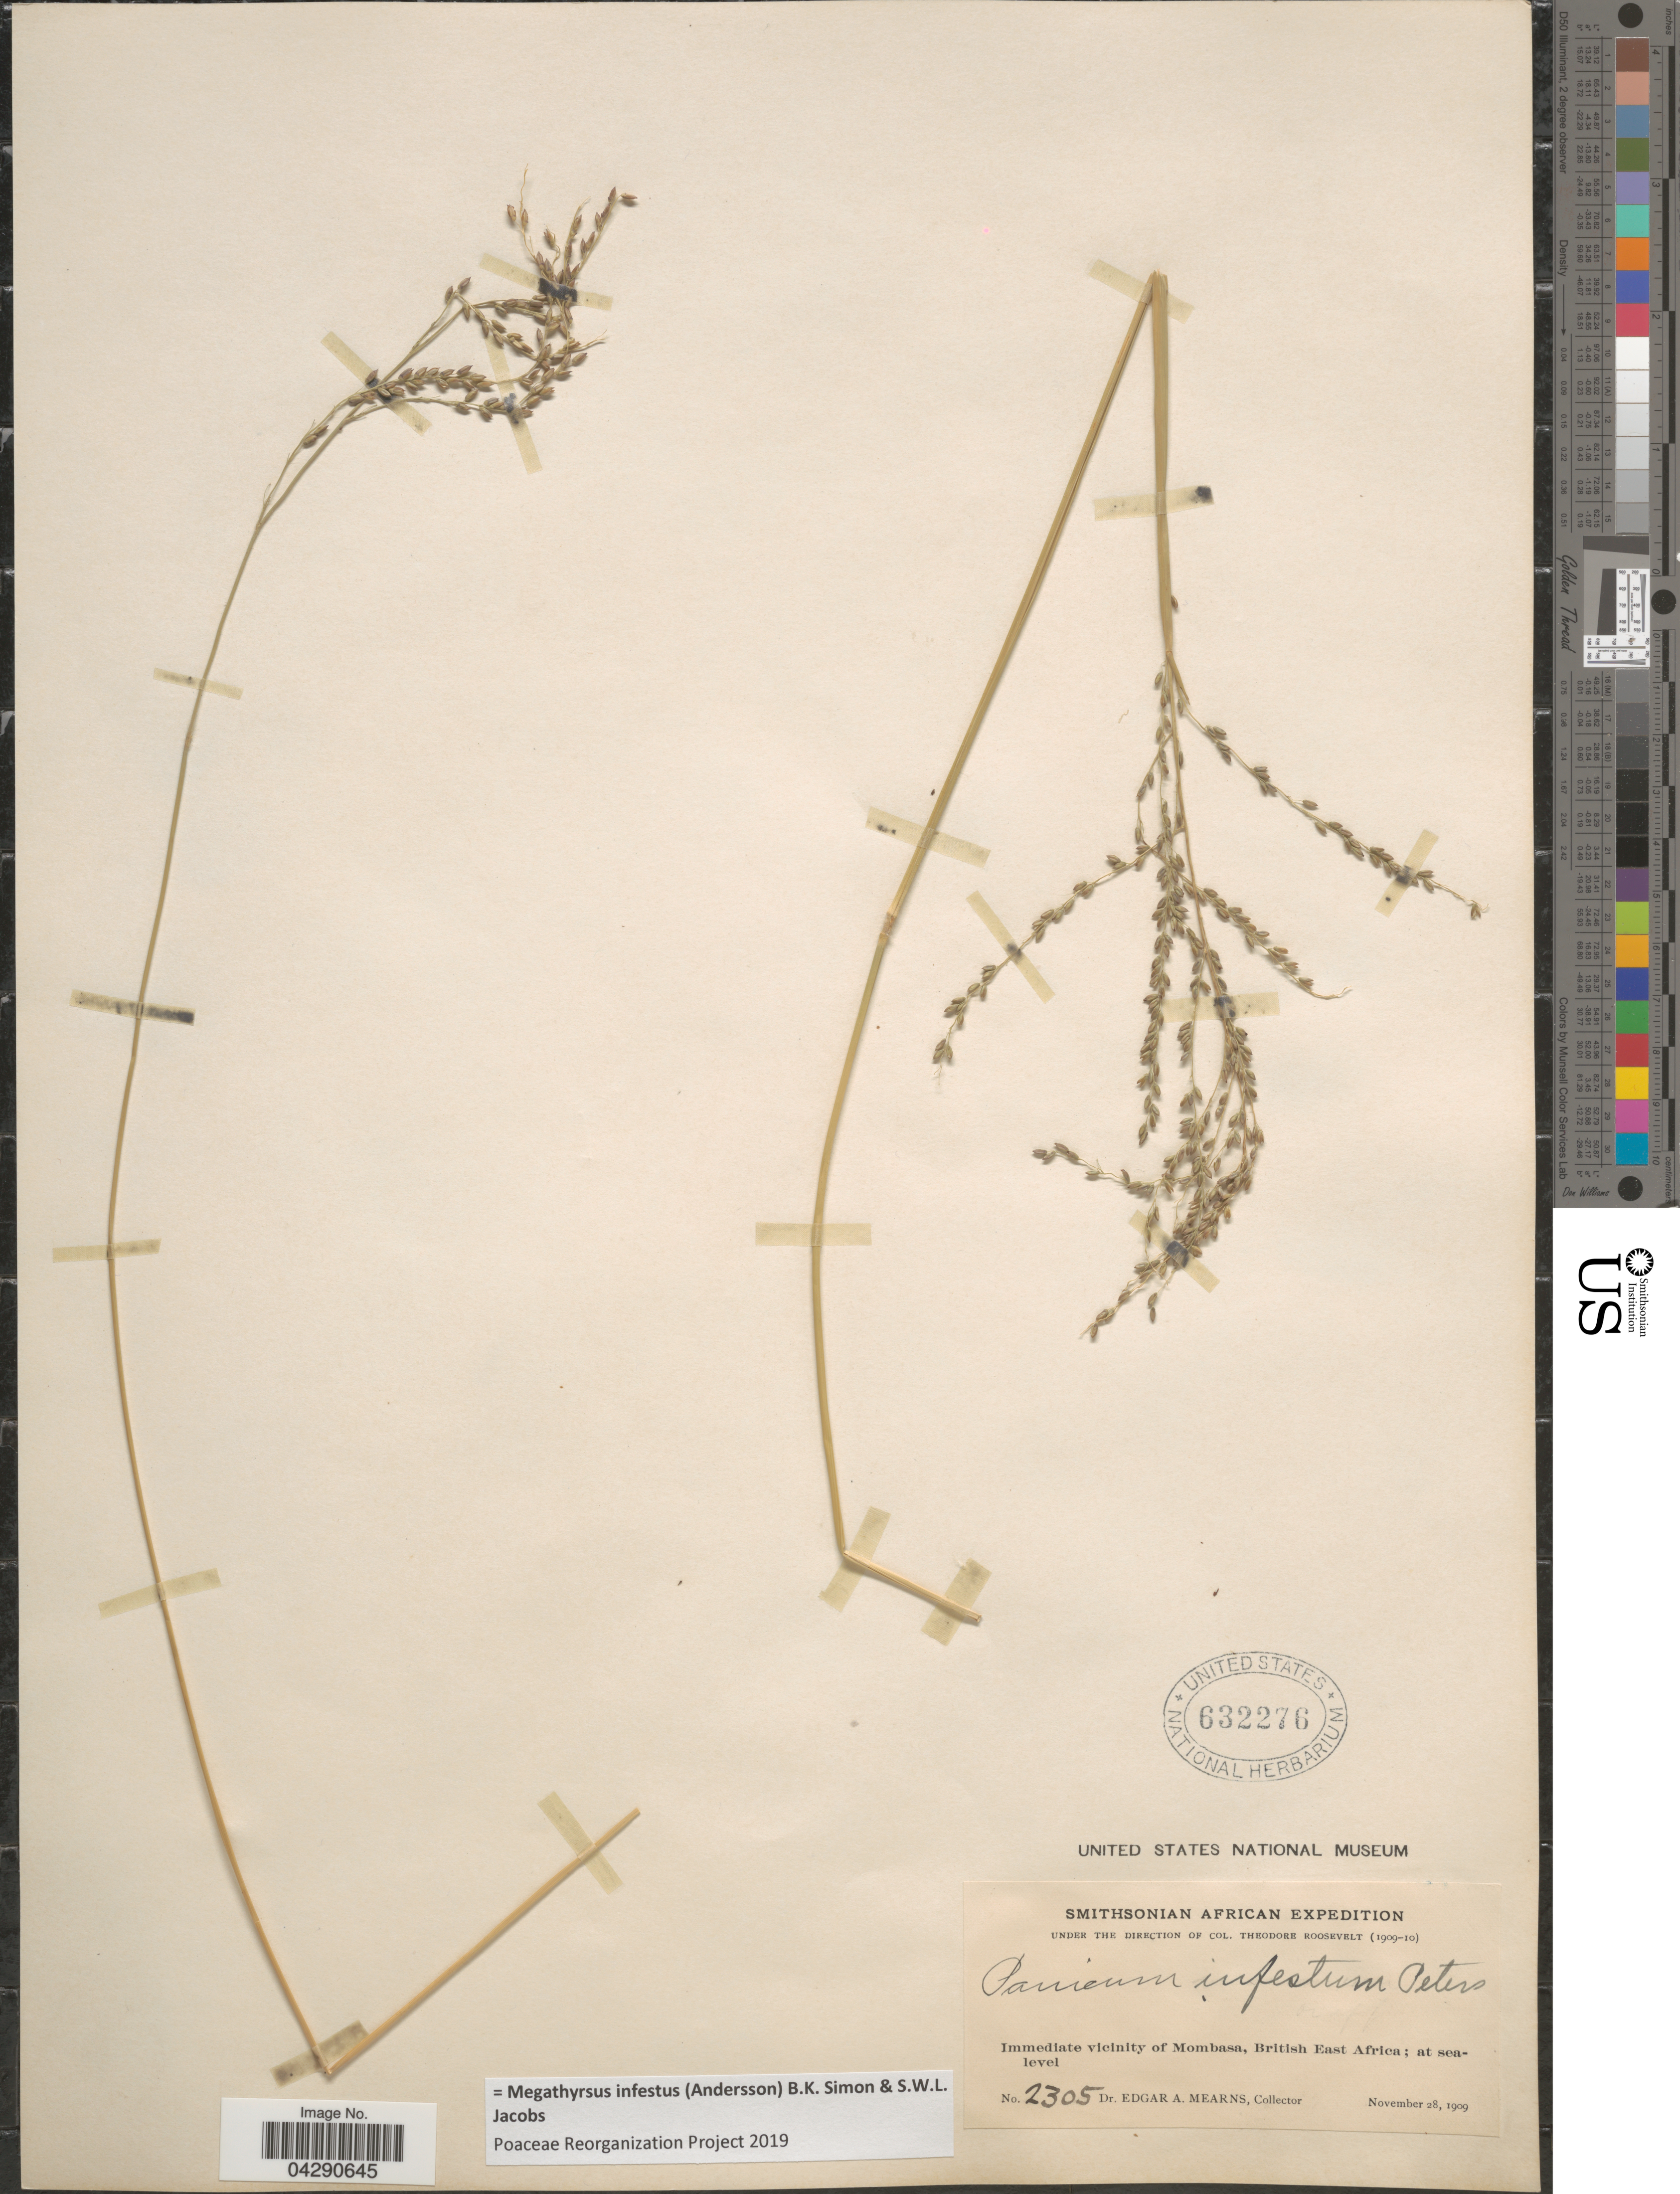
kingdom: Plantae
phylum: Tracheophyta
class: Liliopsida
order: Poales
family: Poaceae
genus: Megathyrsus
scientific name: Megathyrsus infestus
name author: (Peters) B.K. Simon & S.W.L. Jacobs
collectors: E. A. Mearns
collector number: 2305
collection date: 1909-11-28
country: Kenya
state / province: Mombasa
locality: Smithsonian African Expedition. Immediate vicinity of Mombasa, British East Africa.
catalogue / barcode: US 632276